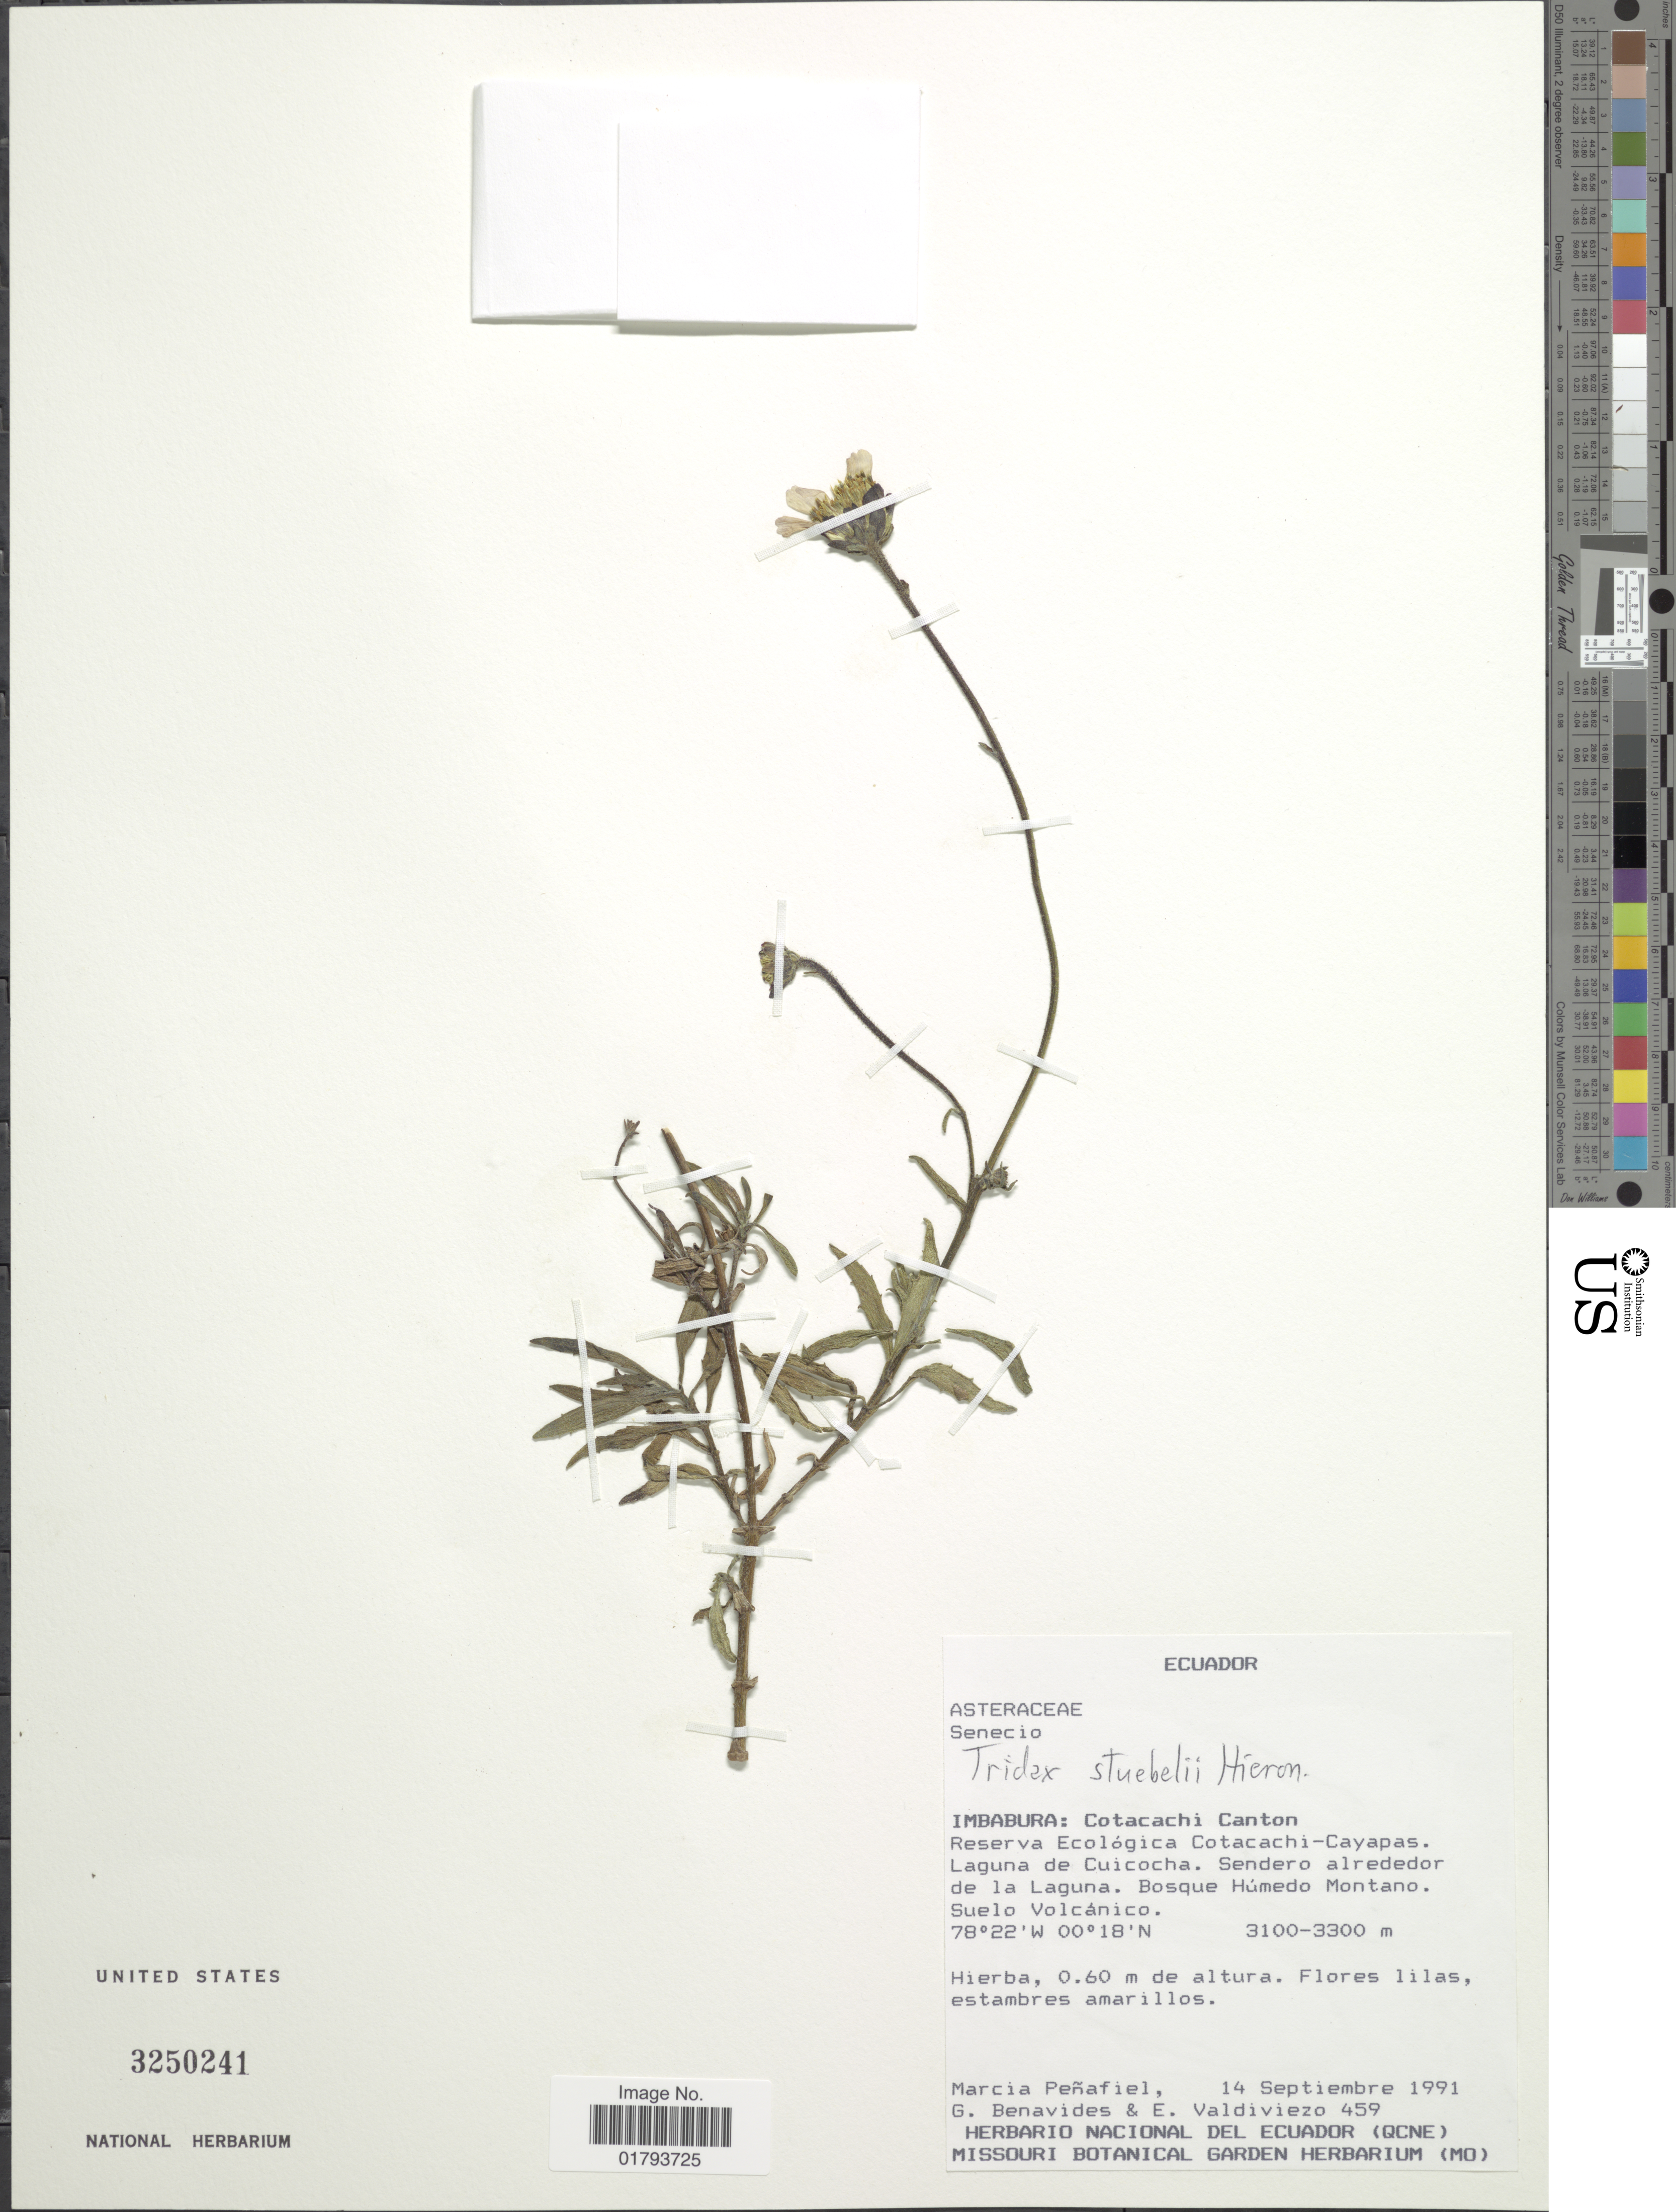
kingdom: Plantae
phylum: Tracheophyta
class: Magnoliopsida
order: Asterales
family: Asteraceae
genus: Tridax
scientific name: Tridax stuebelii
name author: Hieron.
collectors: M. Penafiel, G. Benavides & E. Valdiviezo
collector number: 459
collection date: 1991-09-14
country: Ecuador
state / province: Imbabura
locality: Cotacachi Canton, Reserva Ecológica Cotacachi-Cayapas. Laguna de Cuicocha. Sendero alrededor de la Laguna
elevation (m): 3100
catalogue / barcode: US 3250241